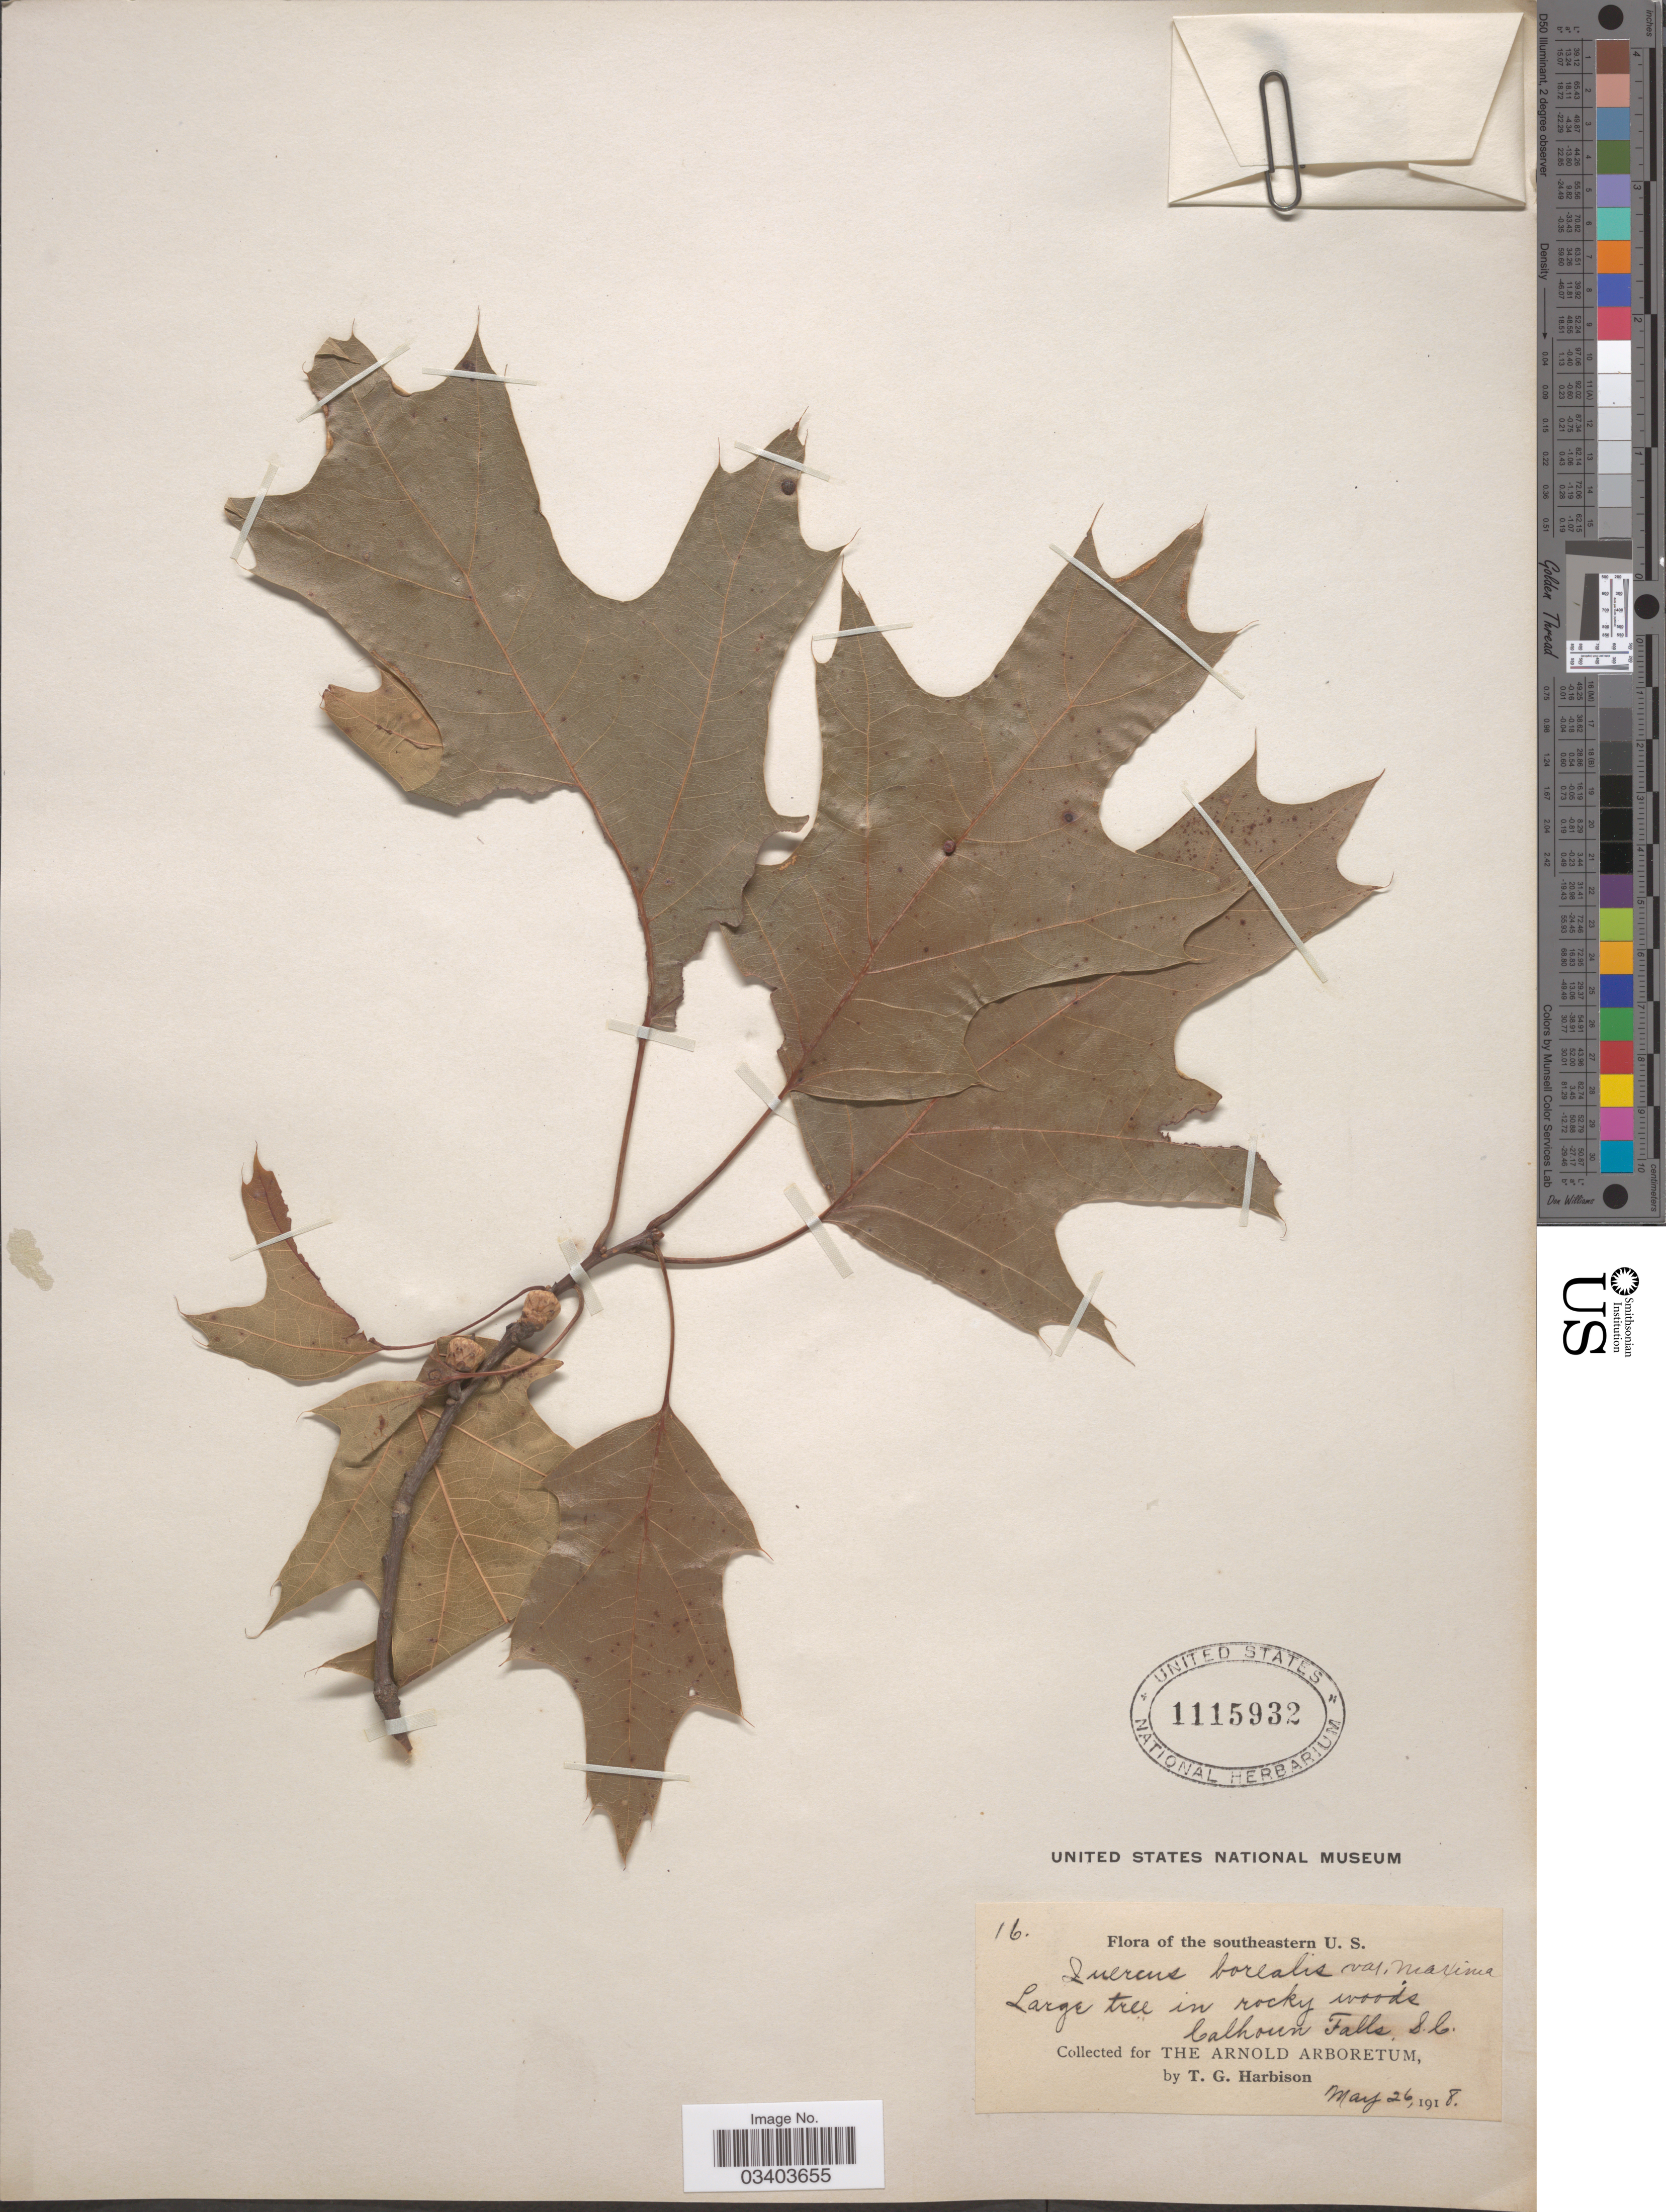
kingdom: Plantae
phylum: Tracheophyta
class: Magnoliopsida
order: Fagales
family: Fagaceae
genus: Quercus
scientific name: Quercus borealis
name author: F. Michx.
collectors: T. Harbison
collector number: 16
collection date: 1918-05-26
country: United States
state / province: South Carolina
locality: The southeastern U.S., Calhoun Falls.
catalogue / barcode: US 1115932